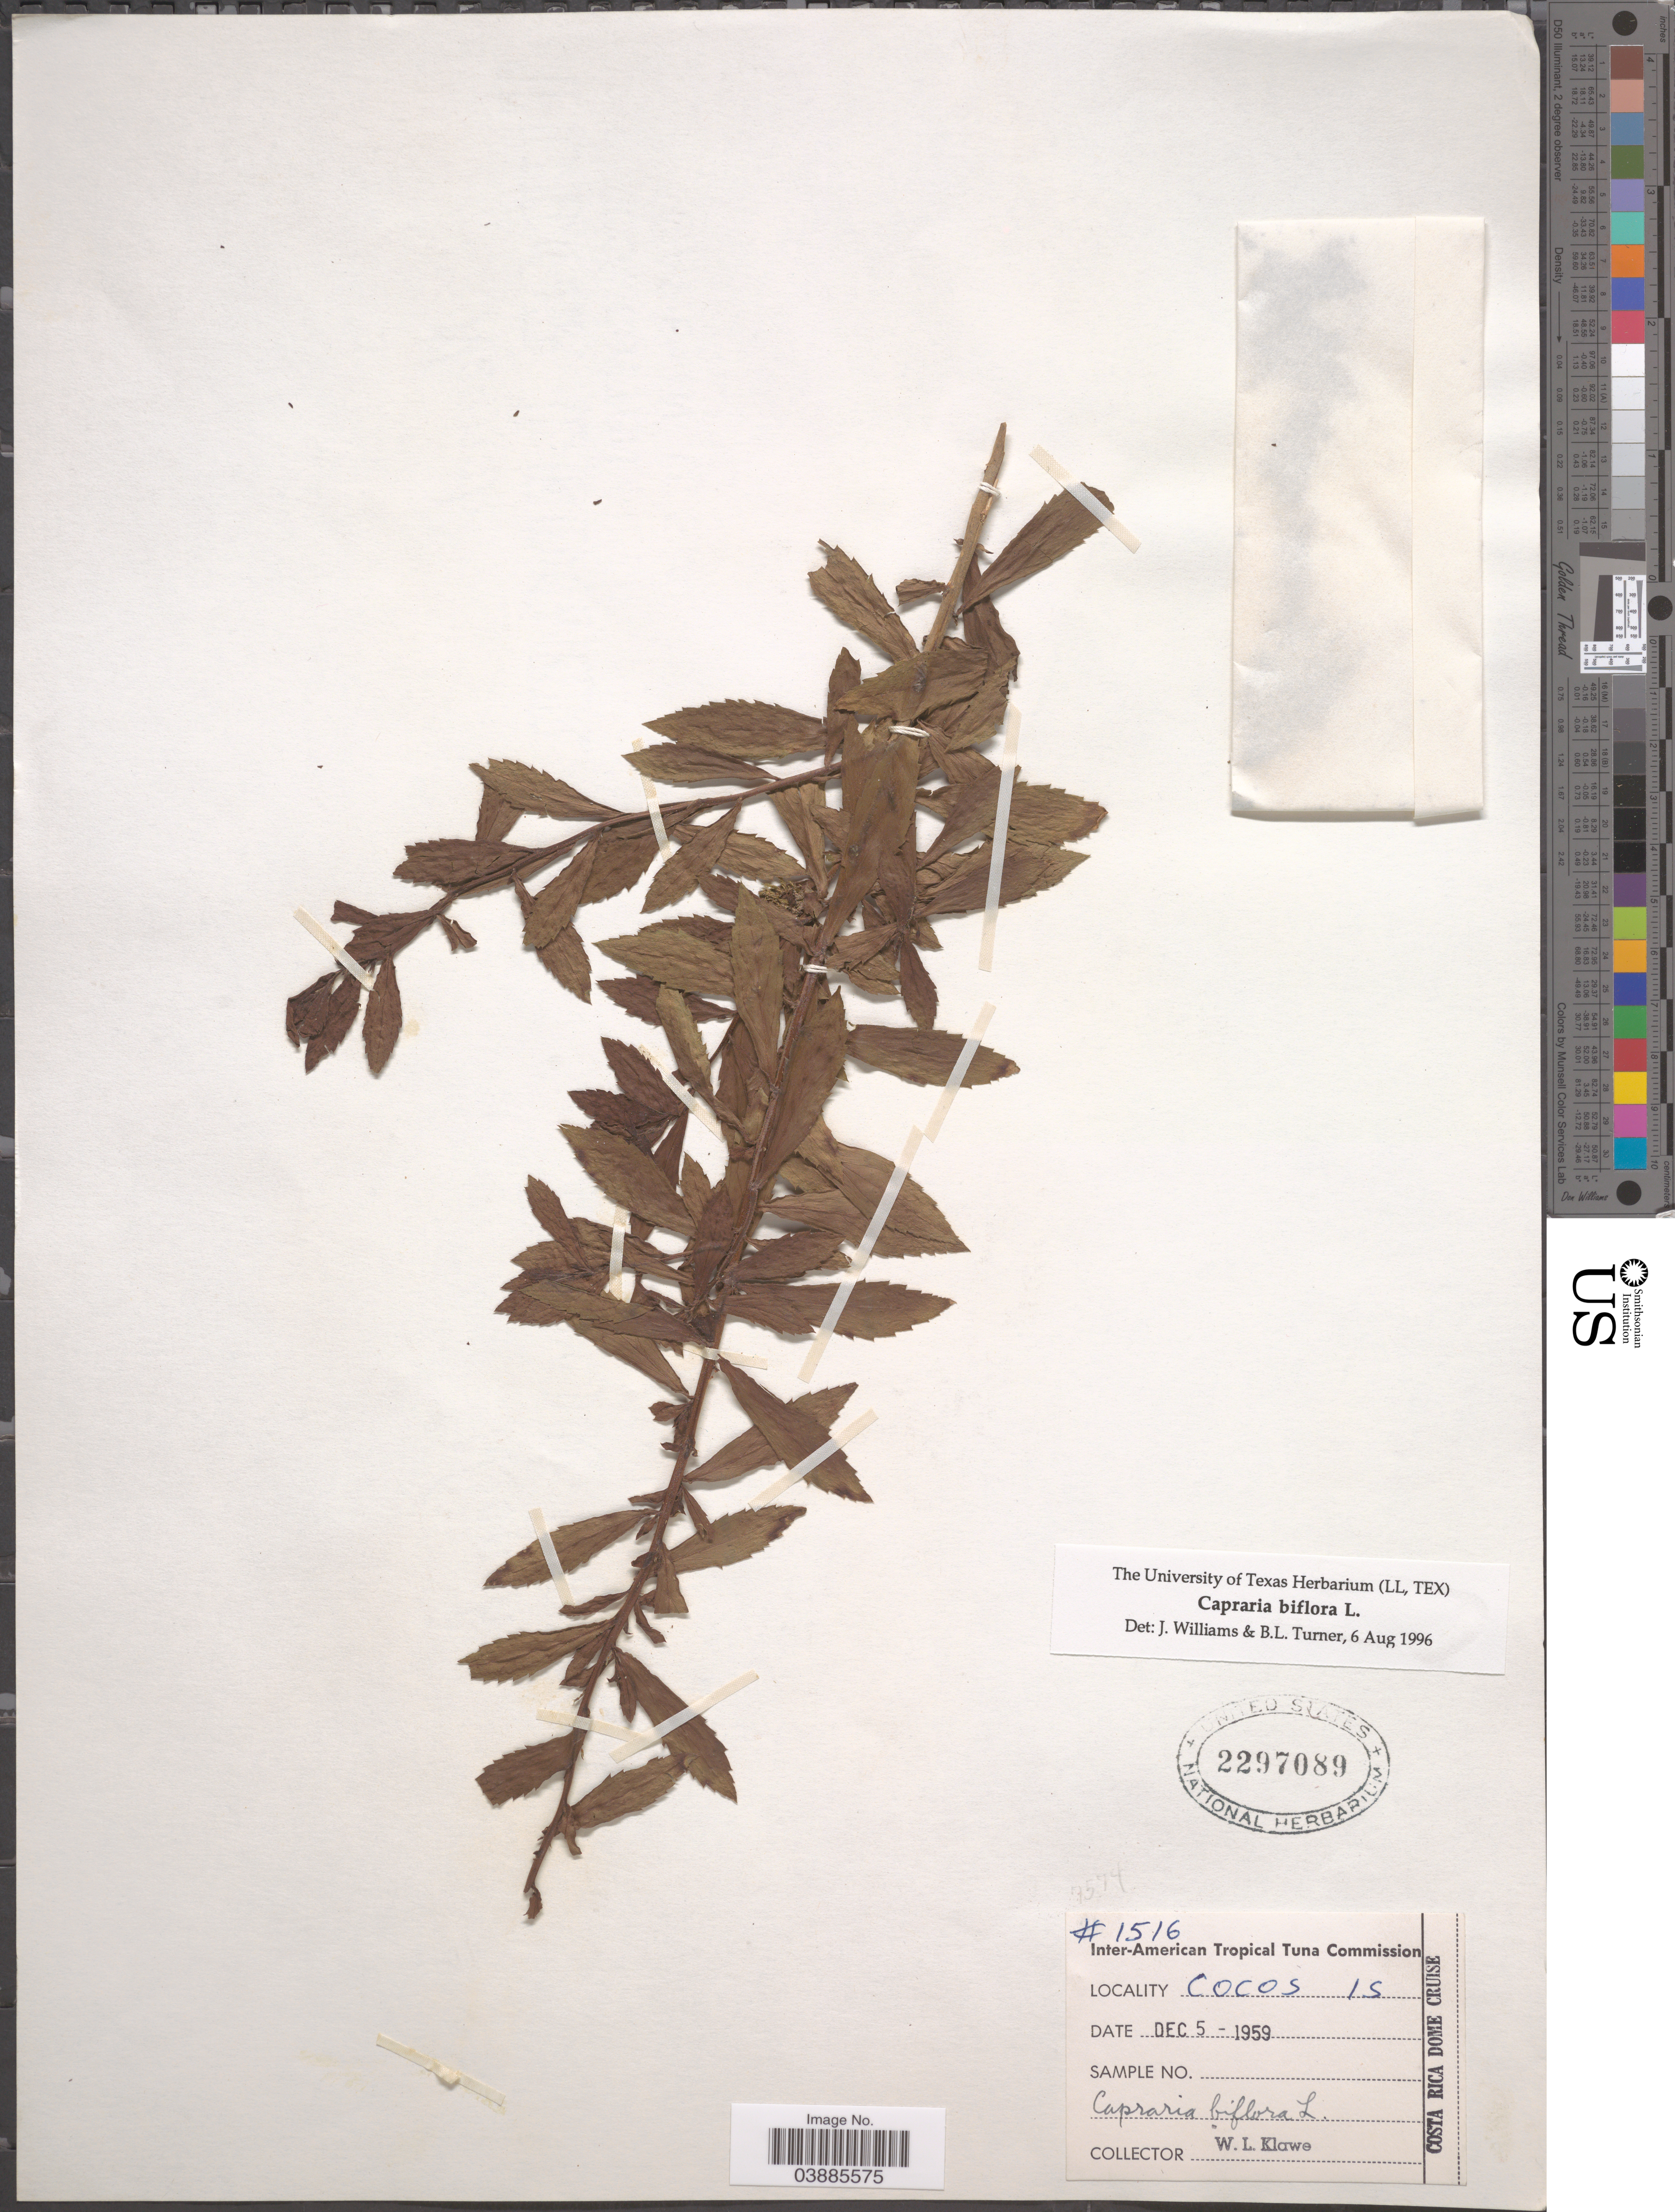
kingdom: Plantae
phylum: Tracheophyta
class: Magnoliopsida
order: Lamiales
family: Scrophulariaceae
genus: Capraria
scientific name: Capraria biflora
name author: L.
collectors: W. Klawe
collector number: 1516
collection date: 1959-12-05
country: Central Am. Pac. Islands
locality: Cocos Is.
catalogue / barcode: US 2297089